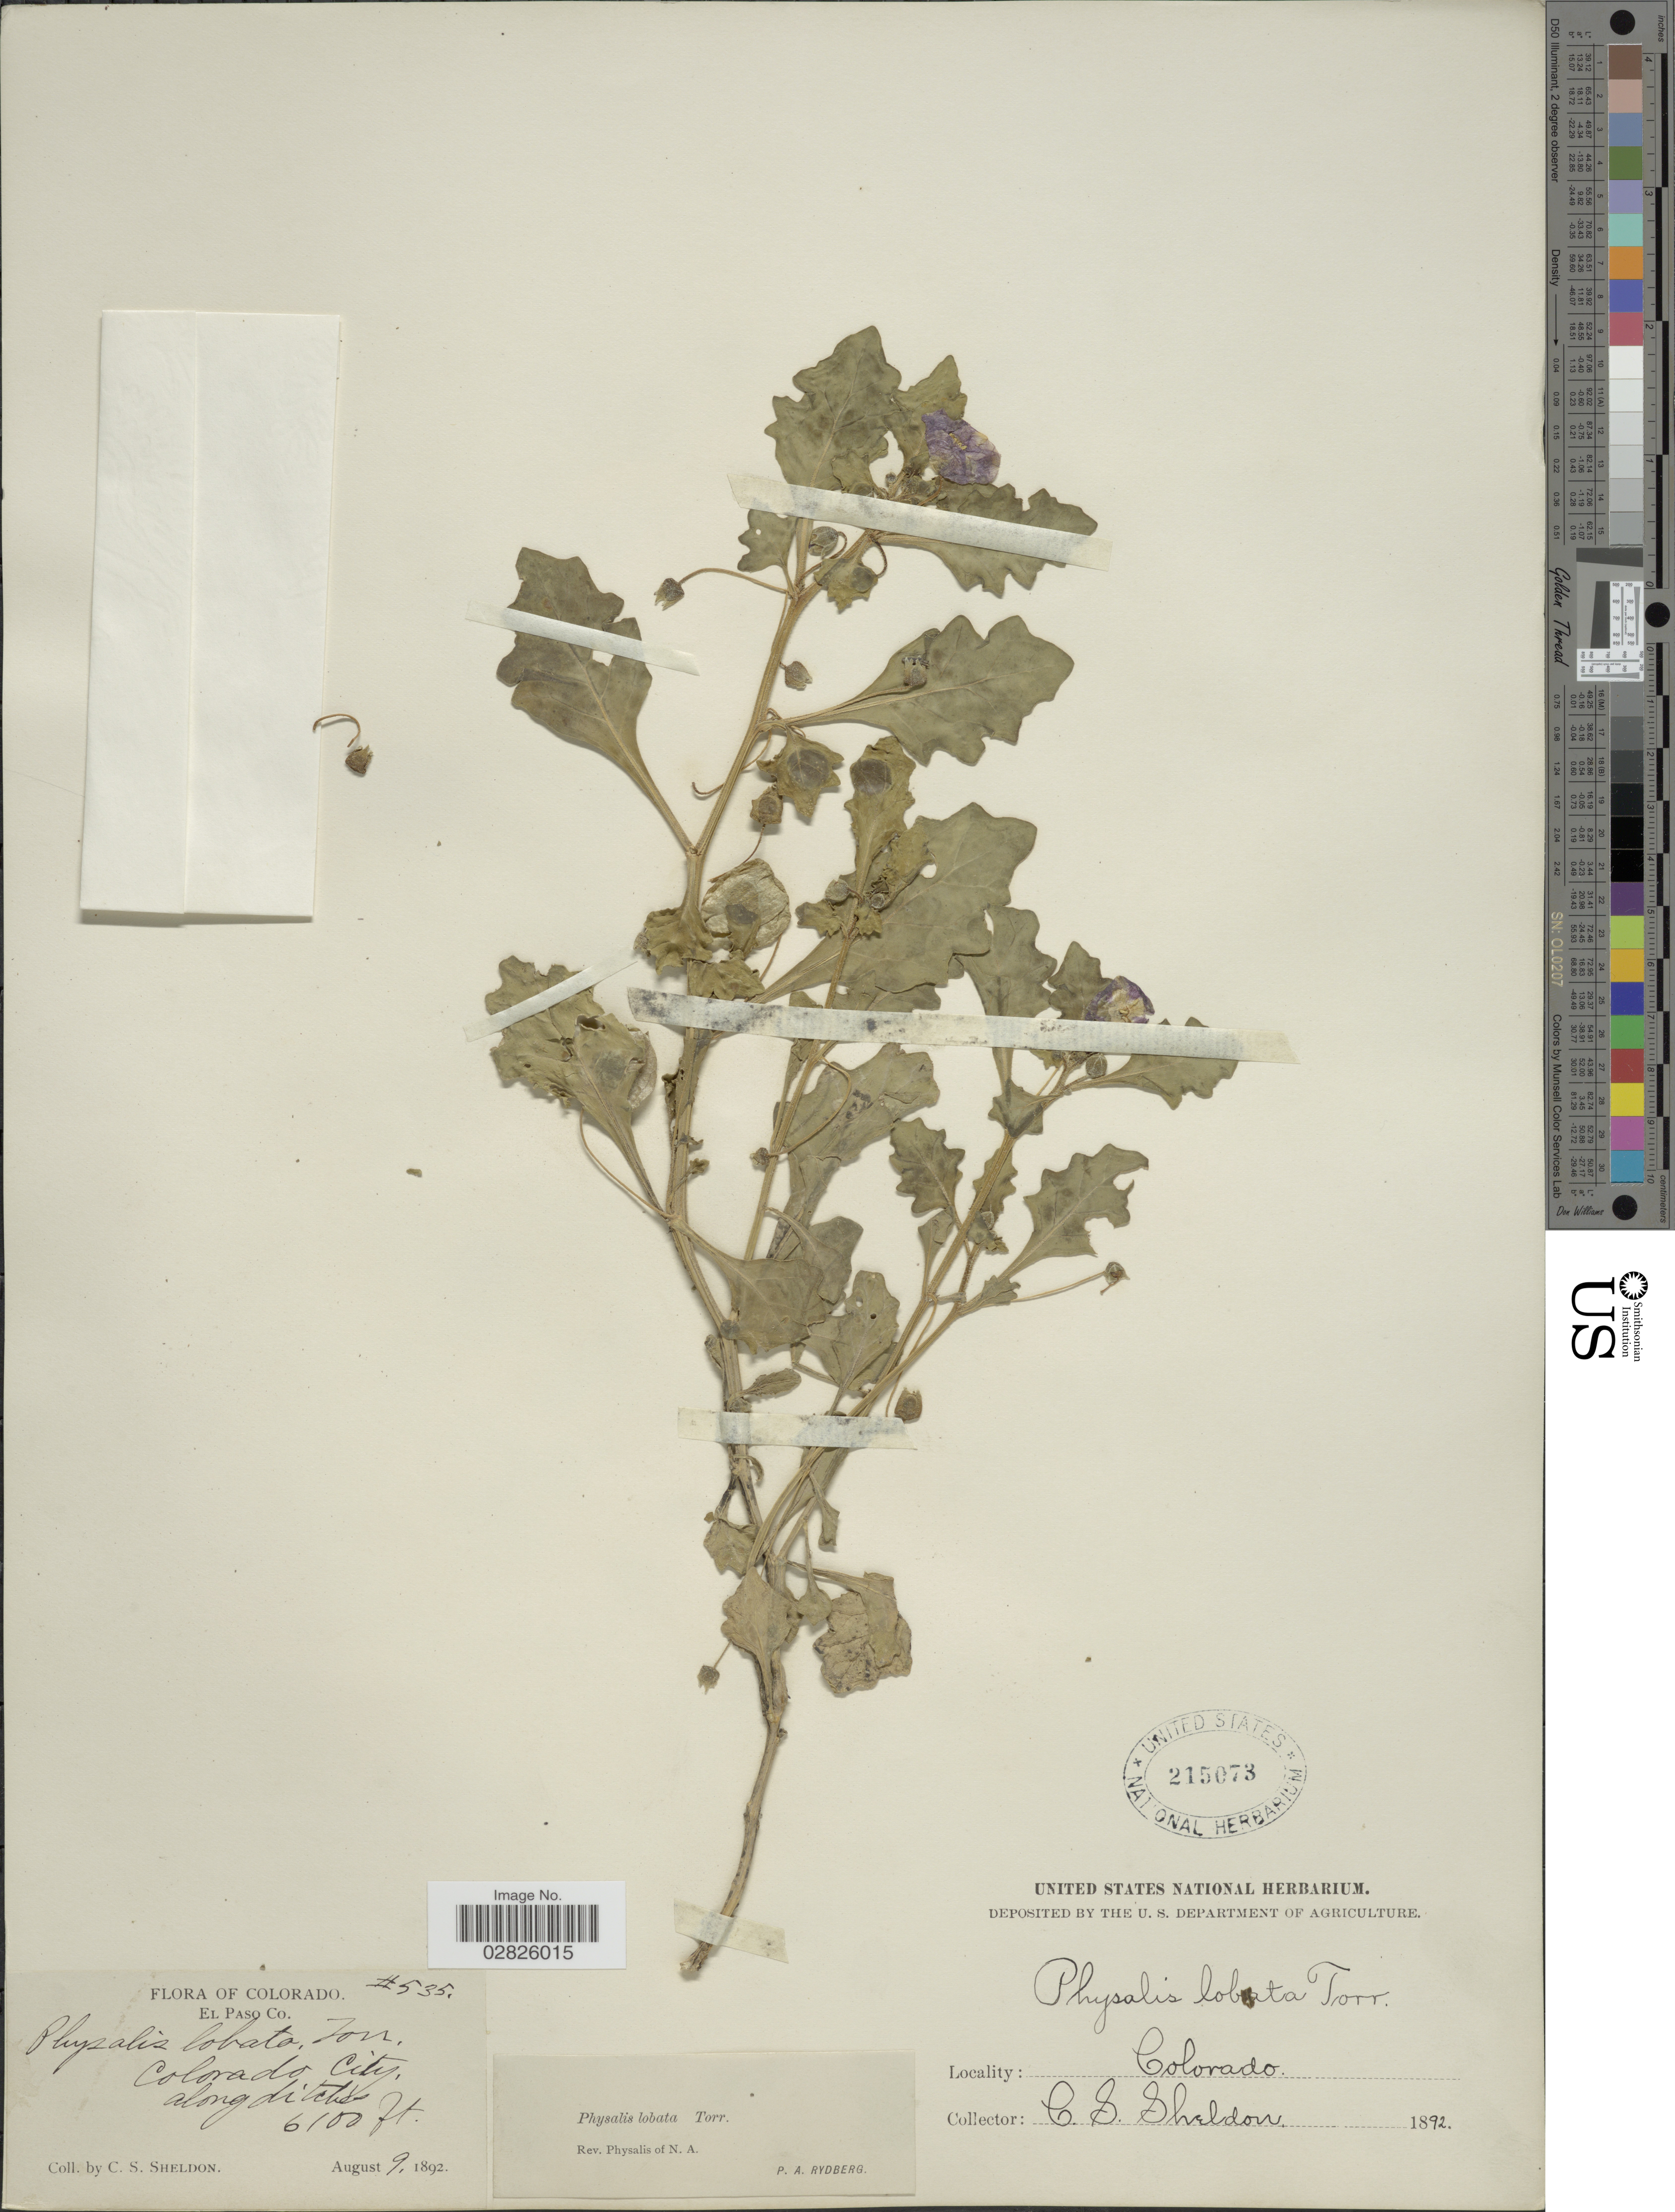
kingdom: Plantae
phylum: Tracheophyta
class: Magnoliopsida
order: Solanales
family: Solanaceae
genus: Quincula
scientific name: Quincula lobata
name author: (Torr.) Raf.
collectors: C. S. Sheldon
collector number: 535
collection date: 1892-08-09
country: United States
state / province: Colorado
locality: El Paso Co. Colorado City, along ditches.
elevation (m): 1859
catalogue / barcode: US 215073